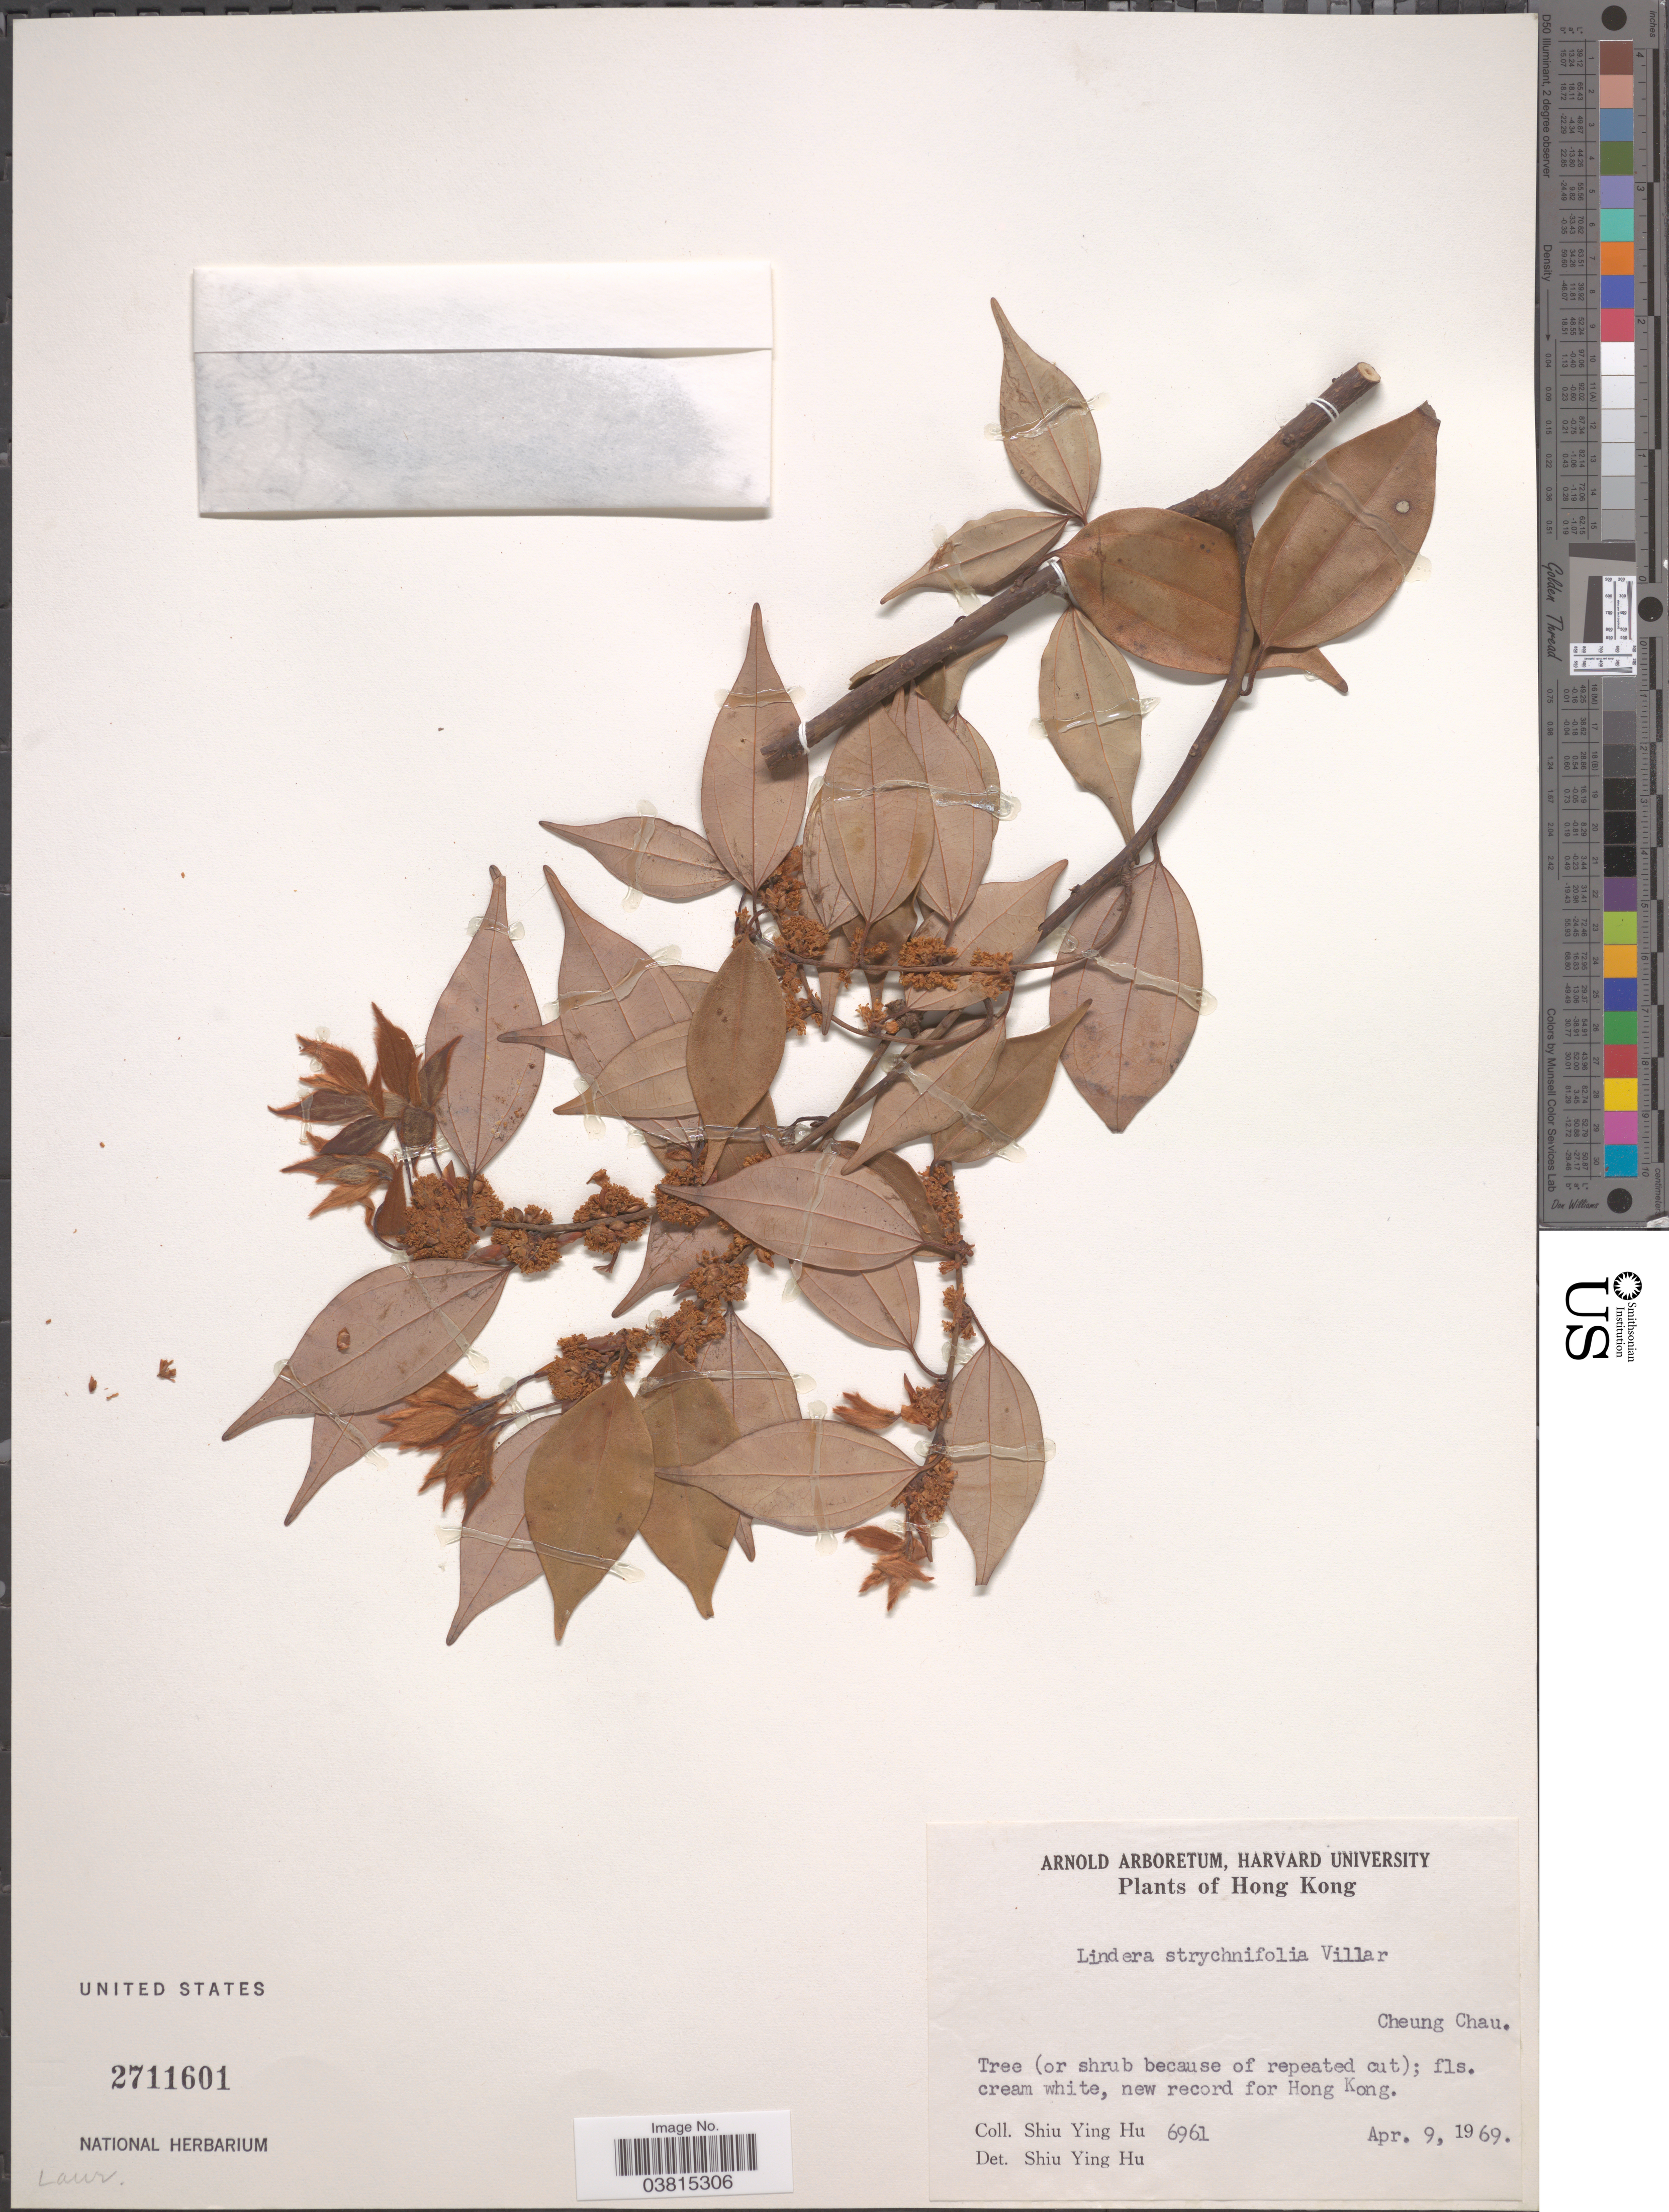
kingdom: Plantae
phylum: Tracheophyta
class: Magnoliopsida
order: Laurales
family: Lauraceae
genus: Lindera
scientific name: Lindera strychnifolia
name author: Fern.-Vill.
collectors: S. Y. Hu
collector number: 6961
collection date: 1969-04-09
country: China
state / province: Hong Kong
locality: Cheung Chau.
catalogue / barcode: US 2711601